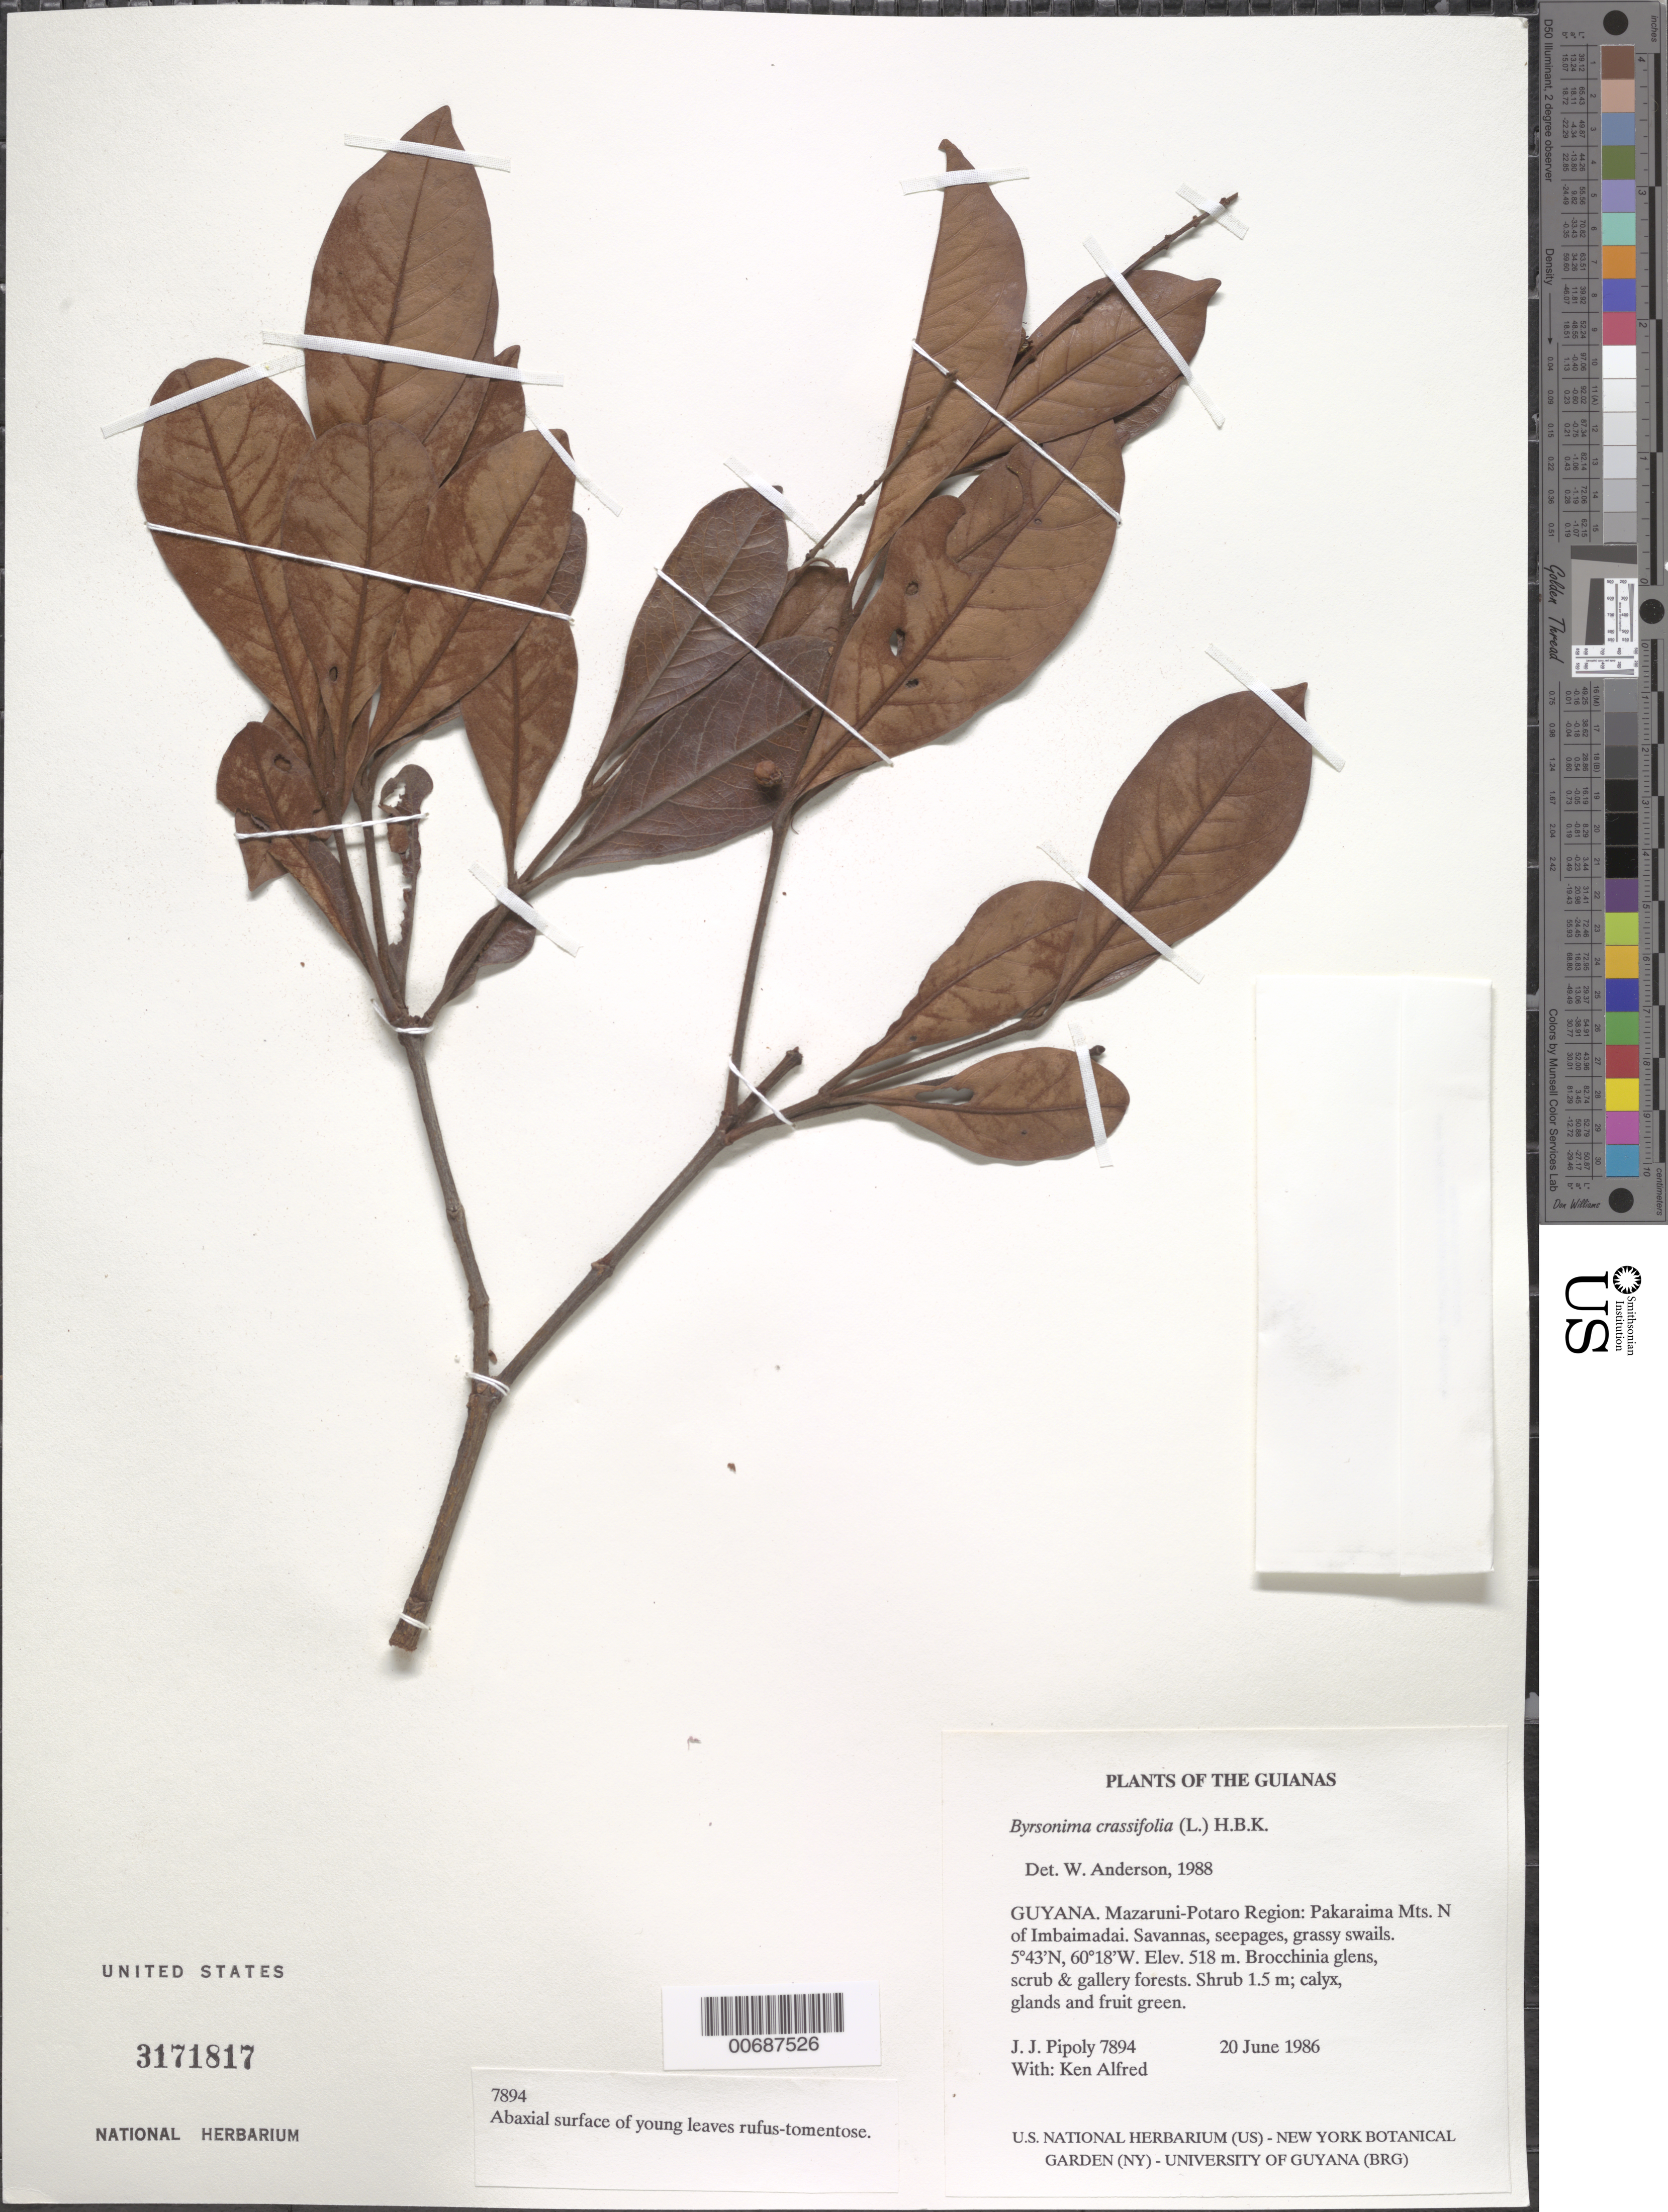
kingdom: Plantae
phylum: Tracheophyta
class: Magnoliopsida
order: Malpighiales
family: Malpighiaceae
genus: Byrsonima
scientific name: Byrsonima crassifolia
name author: (L.) Kunth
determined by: Anderson, W. R., (MICH), University of Michigan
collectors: J. J. Pipoly & K. Alfred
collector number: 7894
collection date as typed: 20 June 1986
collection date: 1986-06-20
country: Guyana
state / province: Cuyuni-Mazaruni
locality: Pakaraima Mts. N of Imbaimadai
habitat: Savannas, seepages, grassy swails, Brocchinia glens, scrub & gallery forests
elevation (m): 518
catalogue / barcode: US 3171817